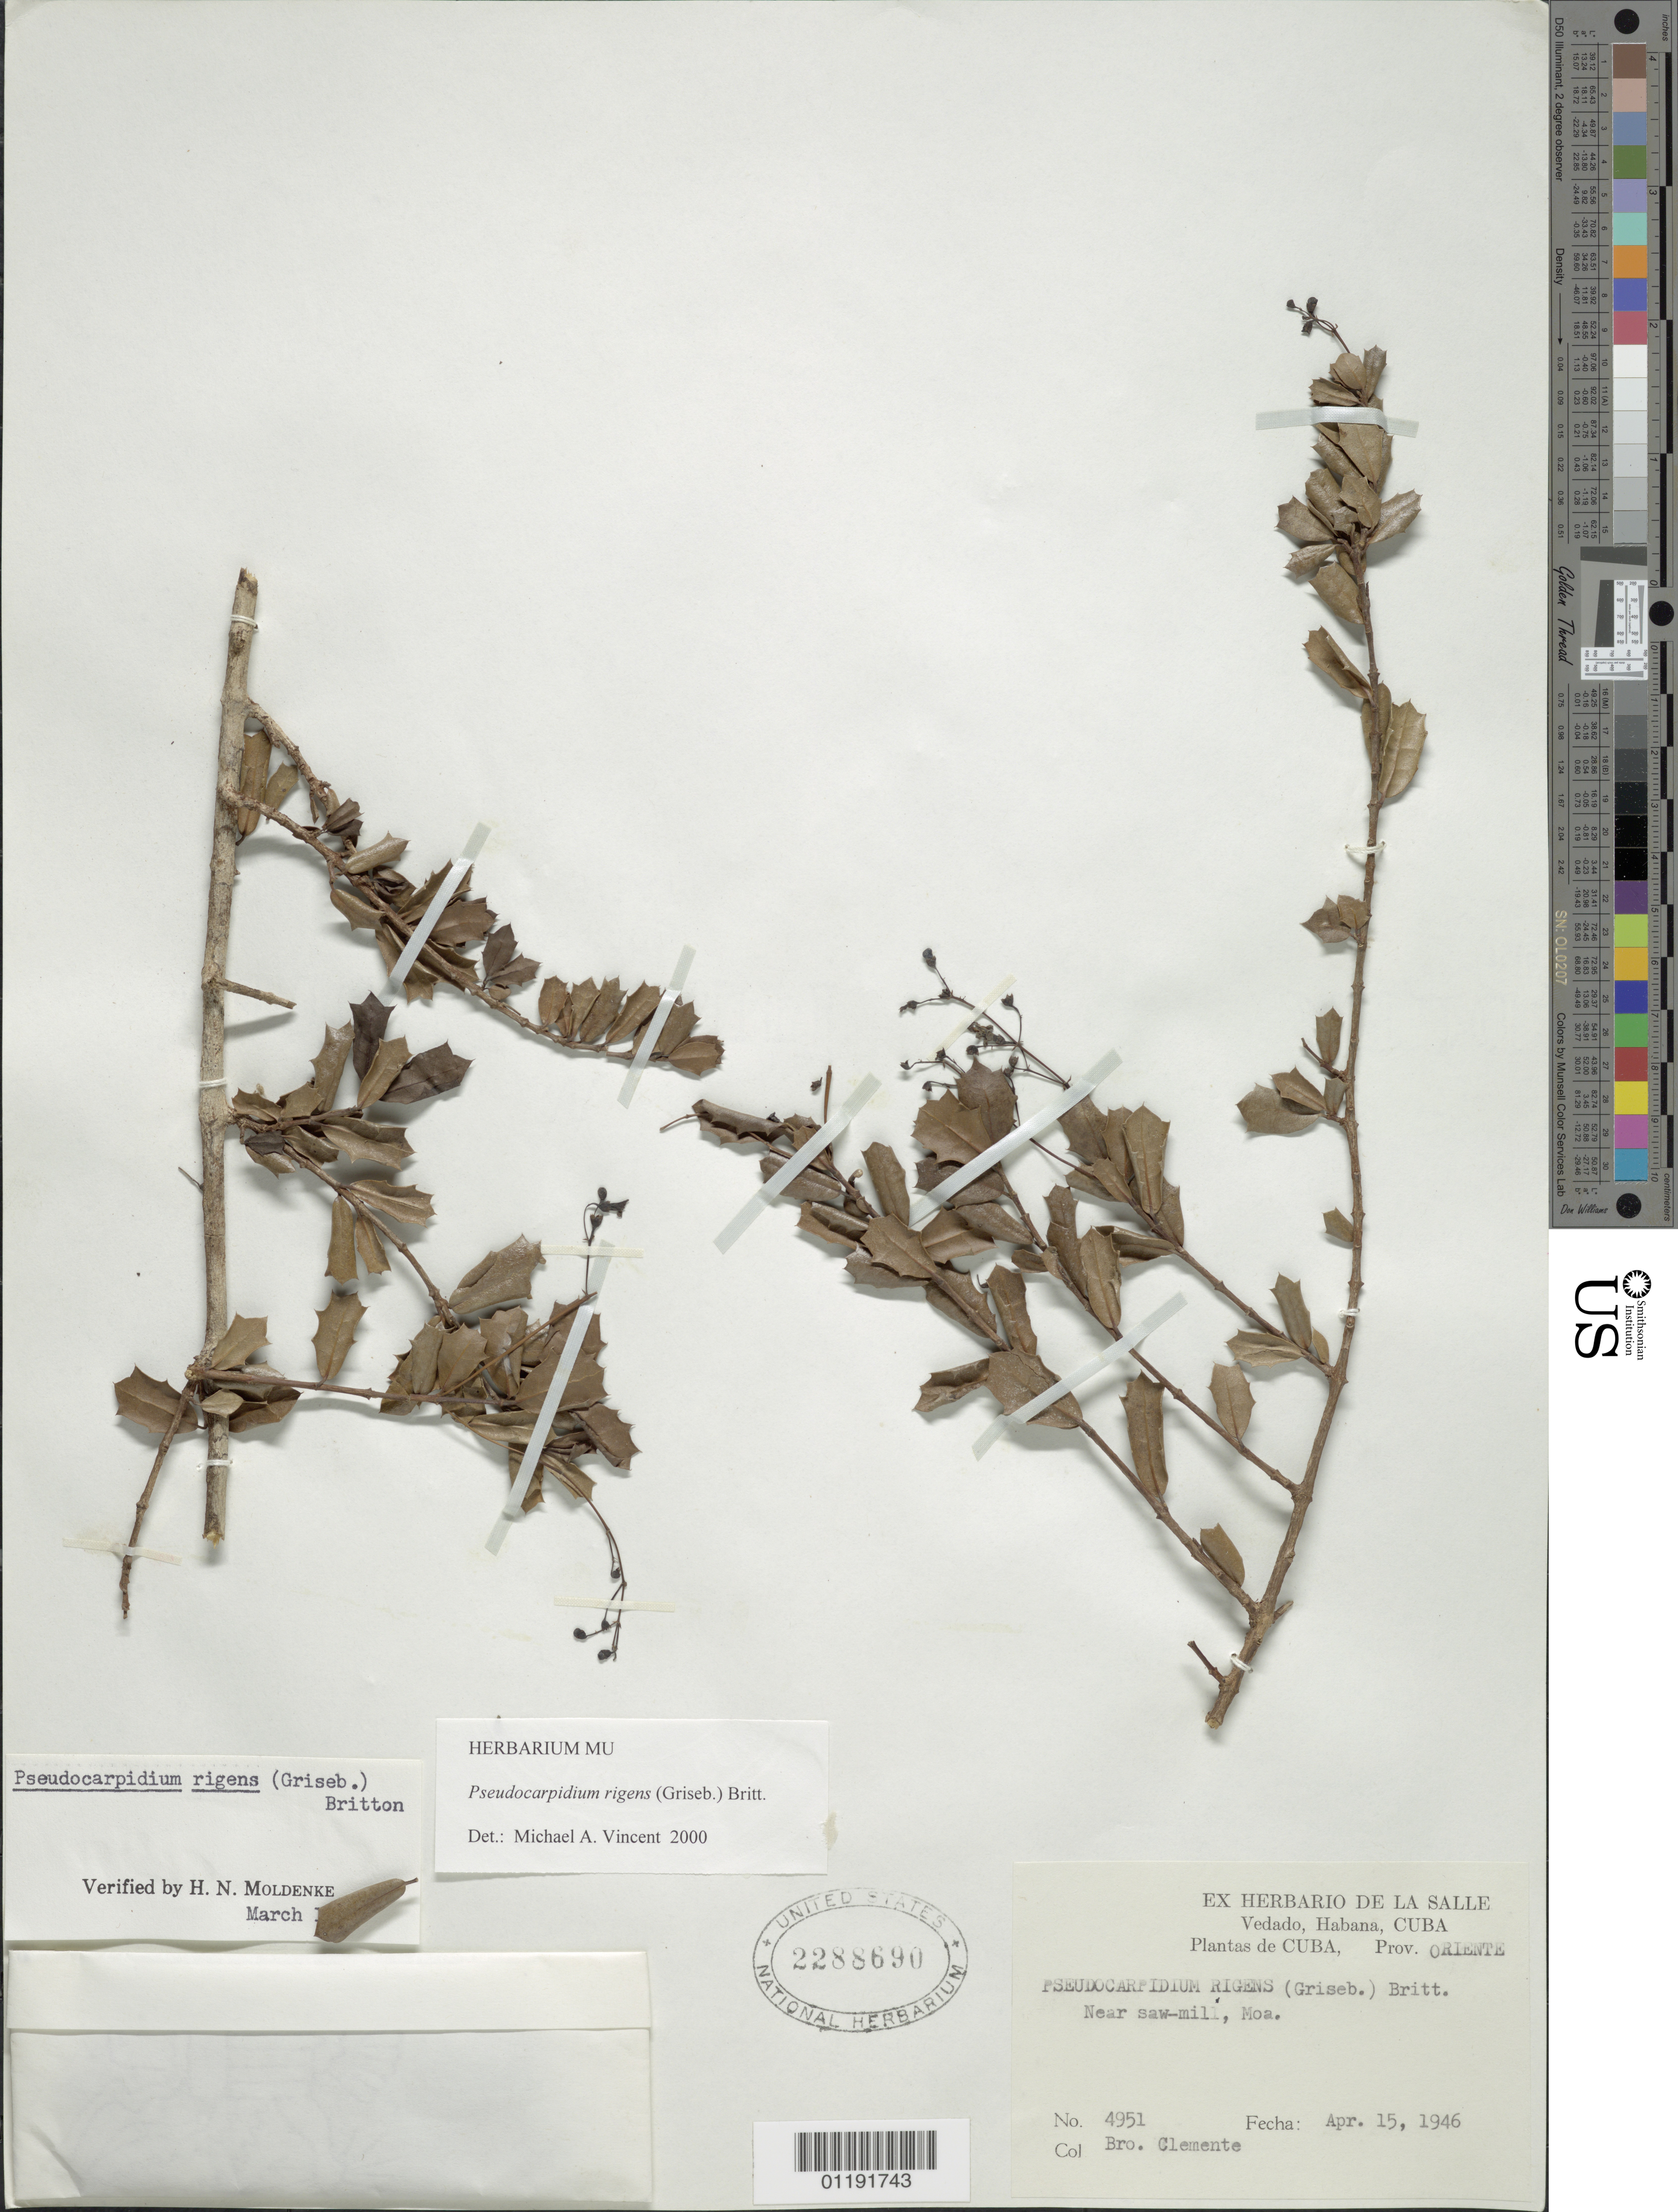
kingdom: Plantae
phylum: Tracheophyta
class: Magnoliopsida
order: Lamiales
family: Lamiaceae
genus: Pseudocarpidium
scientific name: Pseudocarpidium rigens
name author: (Griseb.) Britton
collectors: Bro. Clemente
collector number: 4951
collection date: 1946-04-15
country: Cuba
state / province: Oriente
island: Cuba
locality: Moa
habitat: Near saw-mill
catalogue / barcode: US 2288690